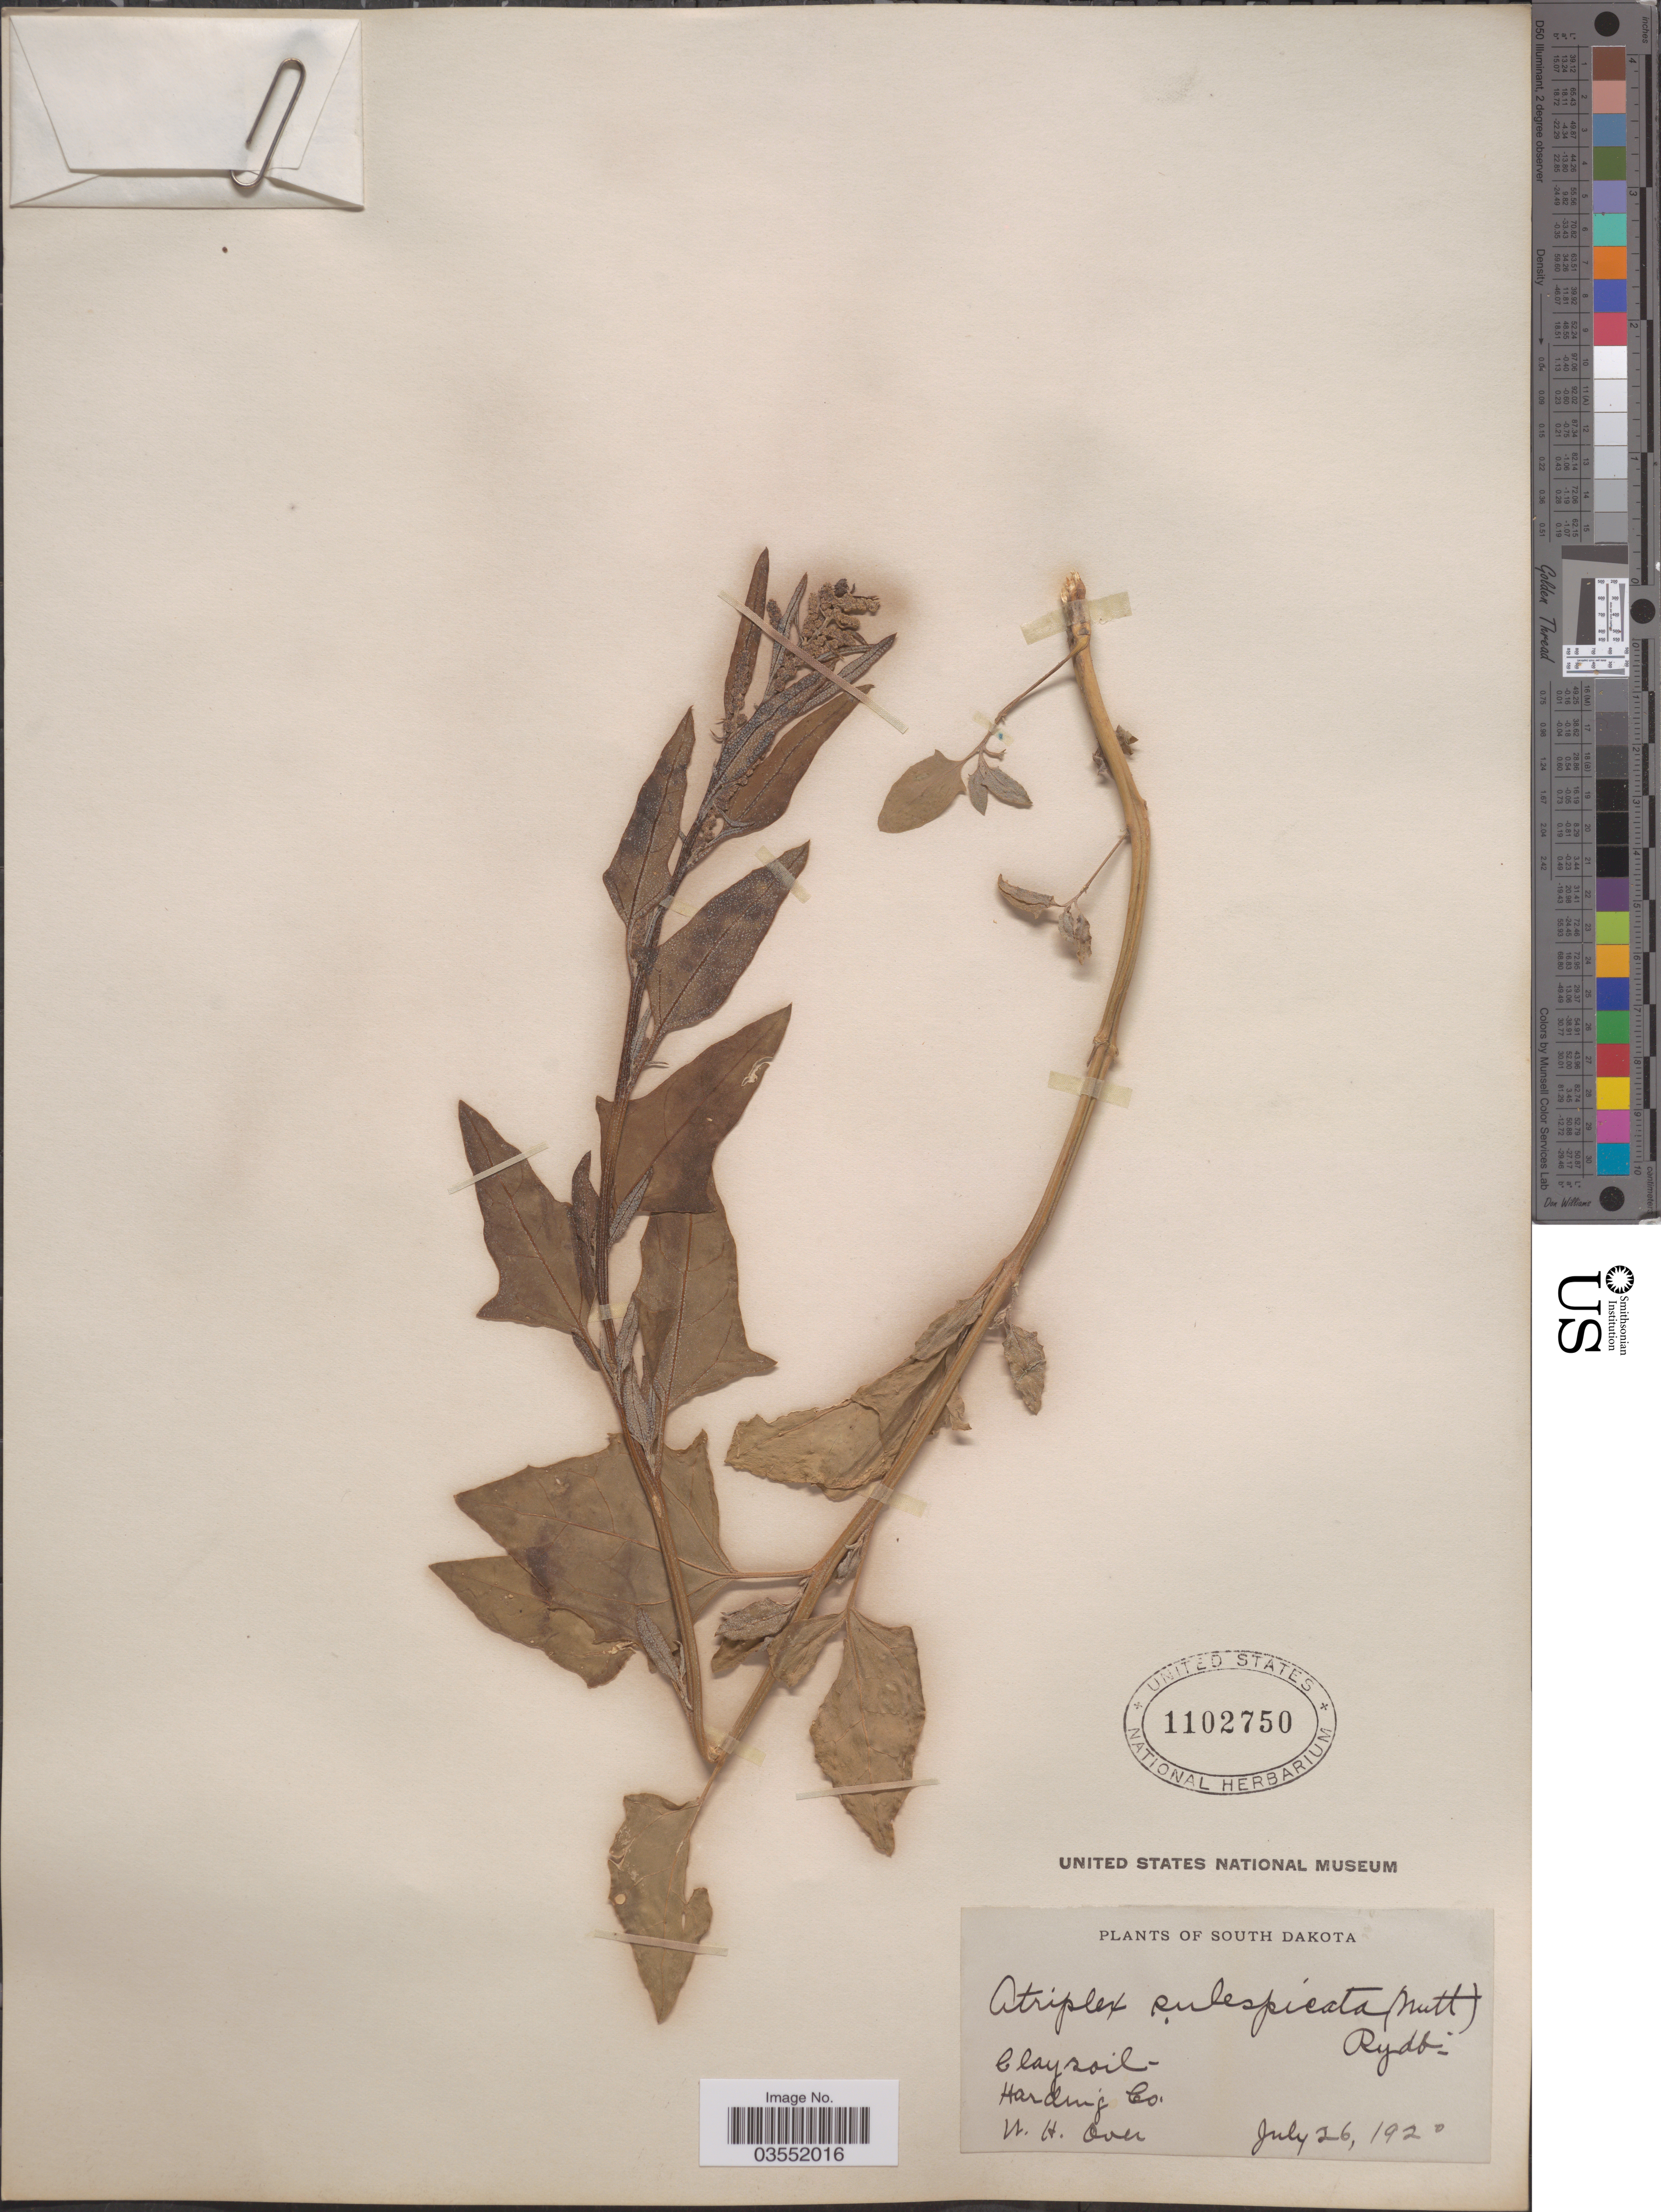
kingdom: Plantae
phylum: Tracheophyta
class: Magnoliopsida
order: Caryophyllales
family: Amaranthaceae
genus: Atriplex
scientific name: Atriplex hastata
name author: L.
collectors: W. Over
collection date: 1920-07-26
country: United States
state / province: South Dakota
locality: Harding Co.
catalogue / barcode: US 1102750